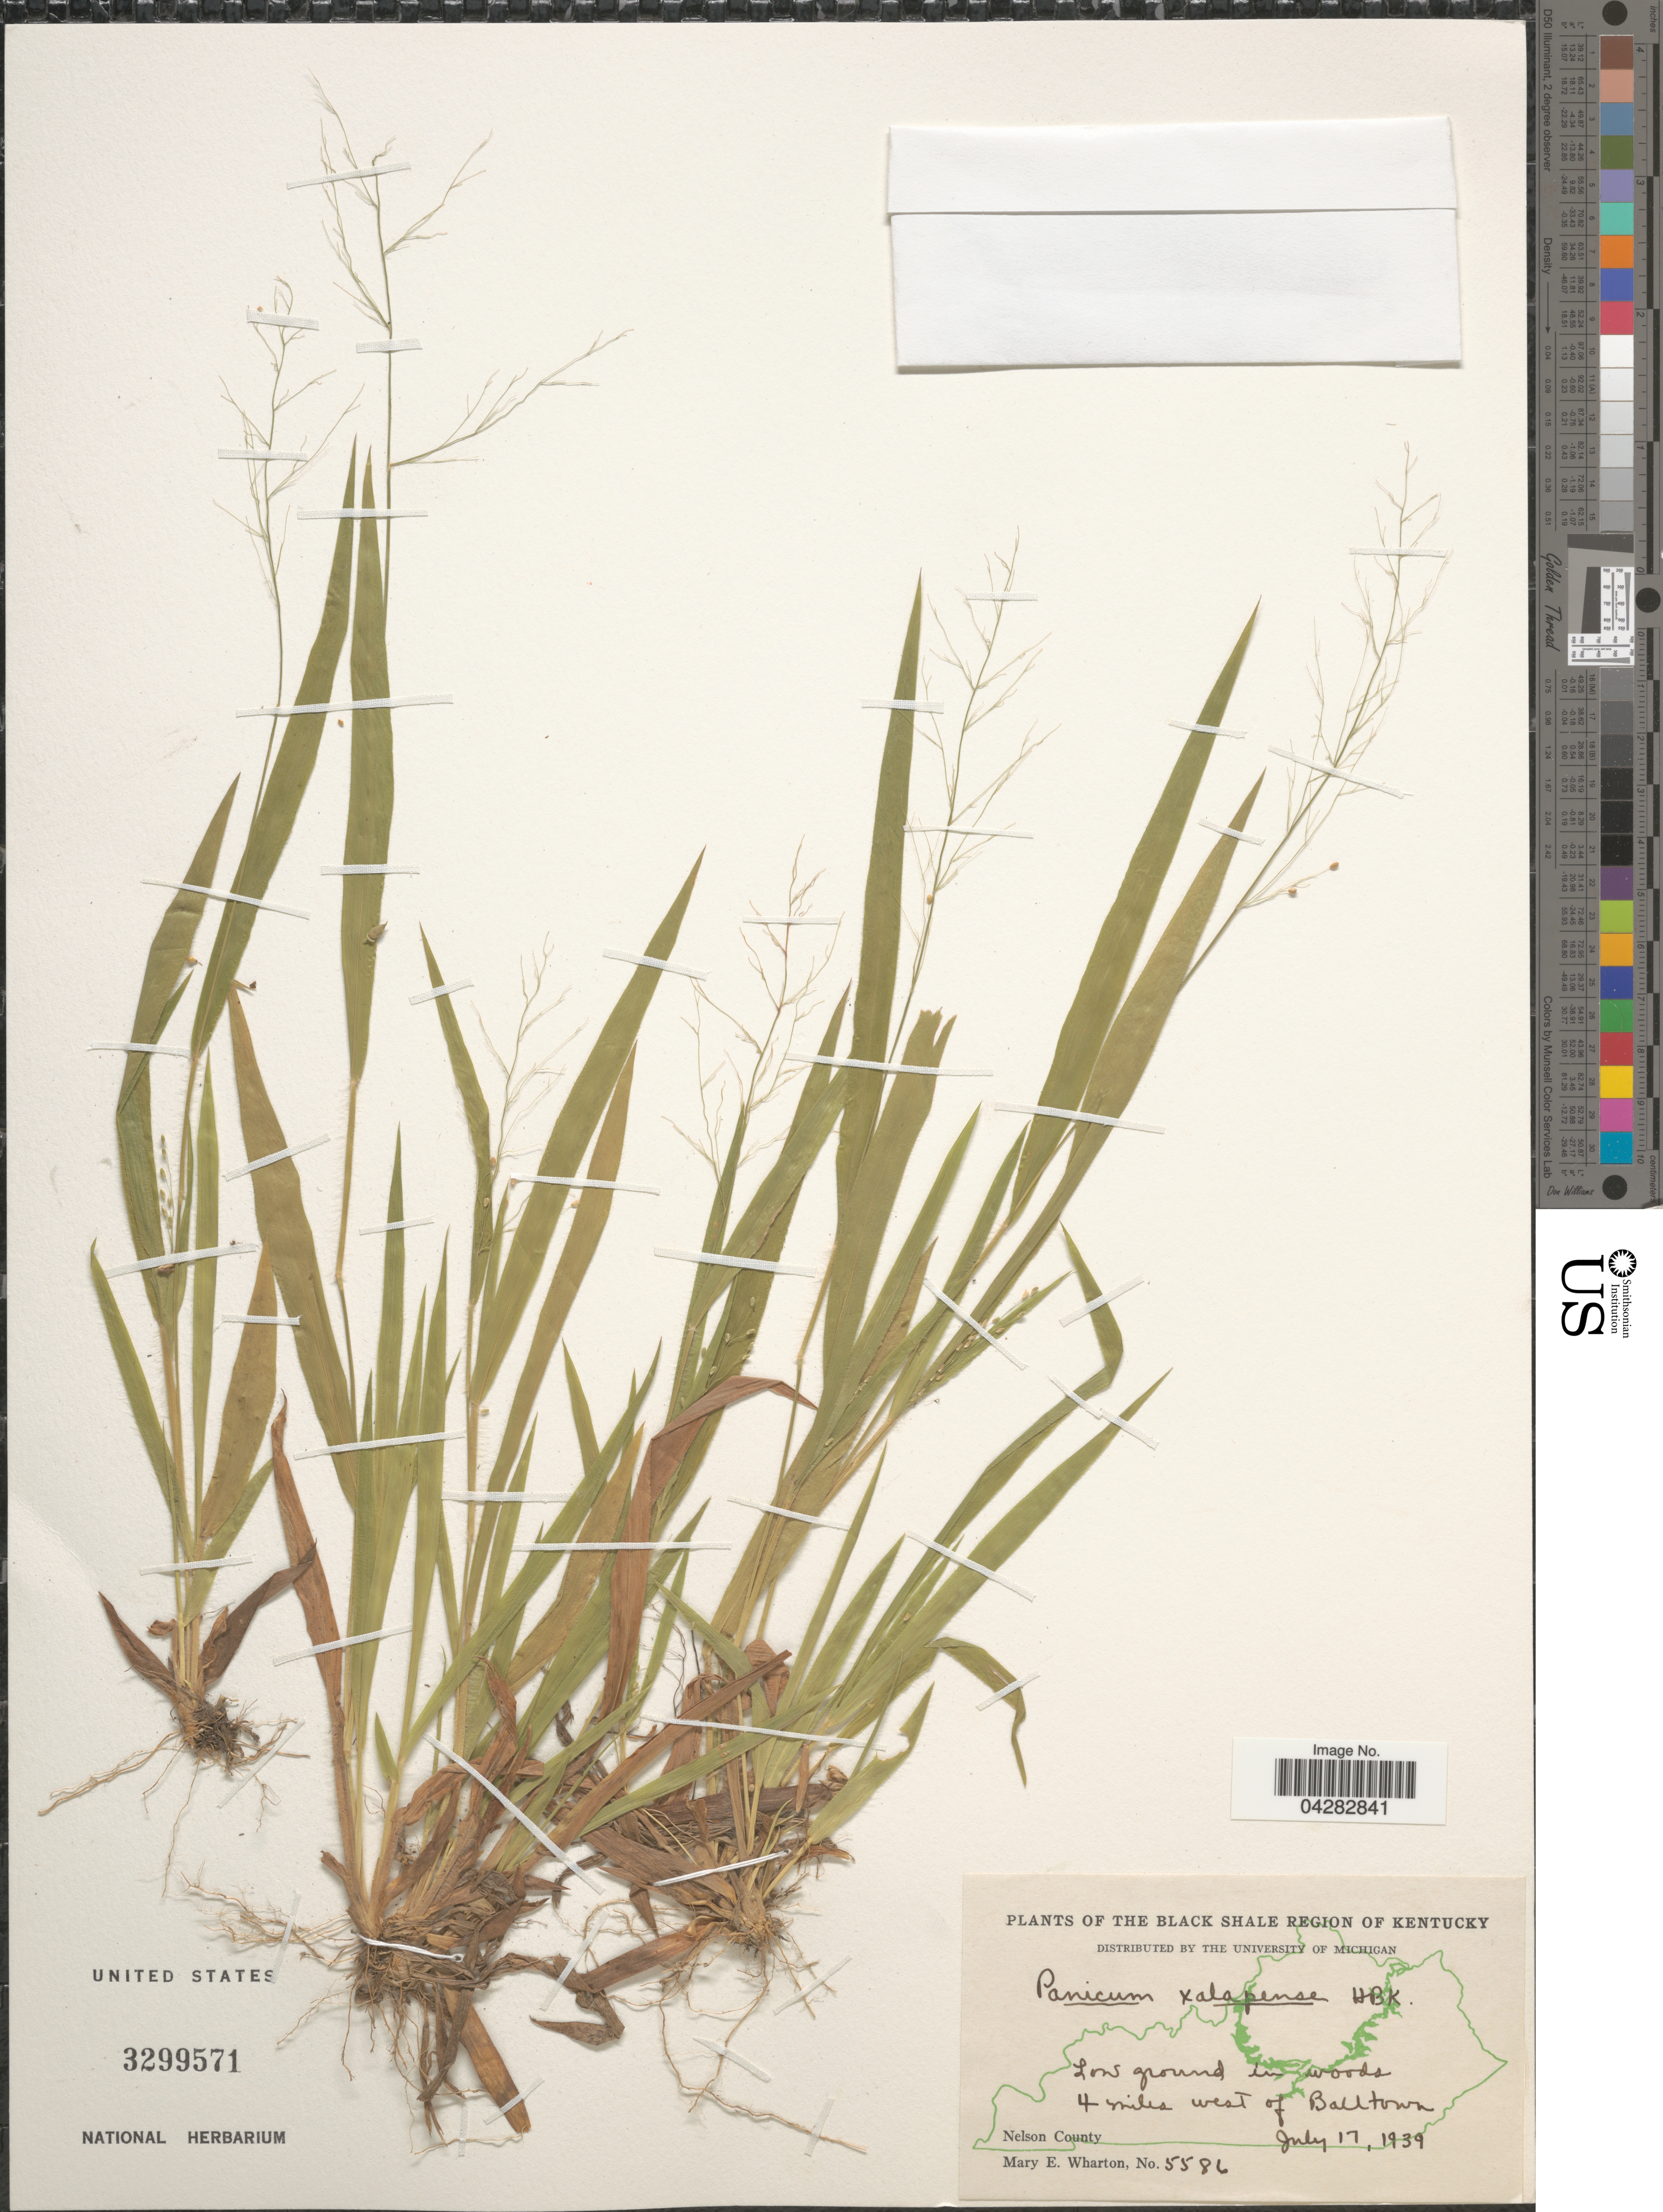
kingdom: Plantae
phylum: Tracheophyta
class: Liliopsida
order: Poales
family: Poaceae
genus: Dichanthelium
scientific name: Dichanthelium laxiflorum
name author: (Lam.) Gould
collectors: M. Wharton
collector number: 5586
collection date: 1939-07-17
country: United States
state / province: Kentucky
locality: The Black Shale Region of Kentucky. 4 miles west of Balltown. Nelson County.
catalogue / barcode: US 3299571